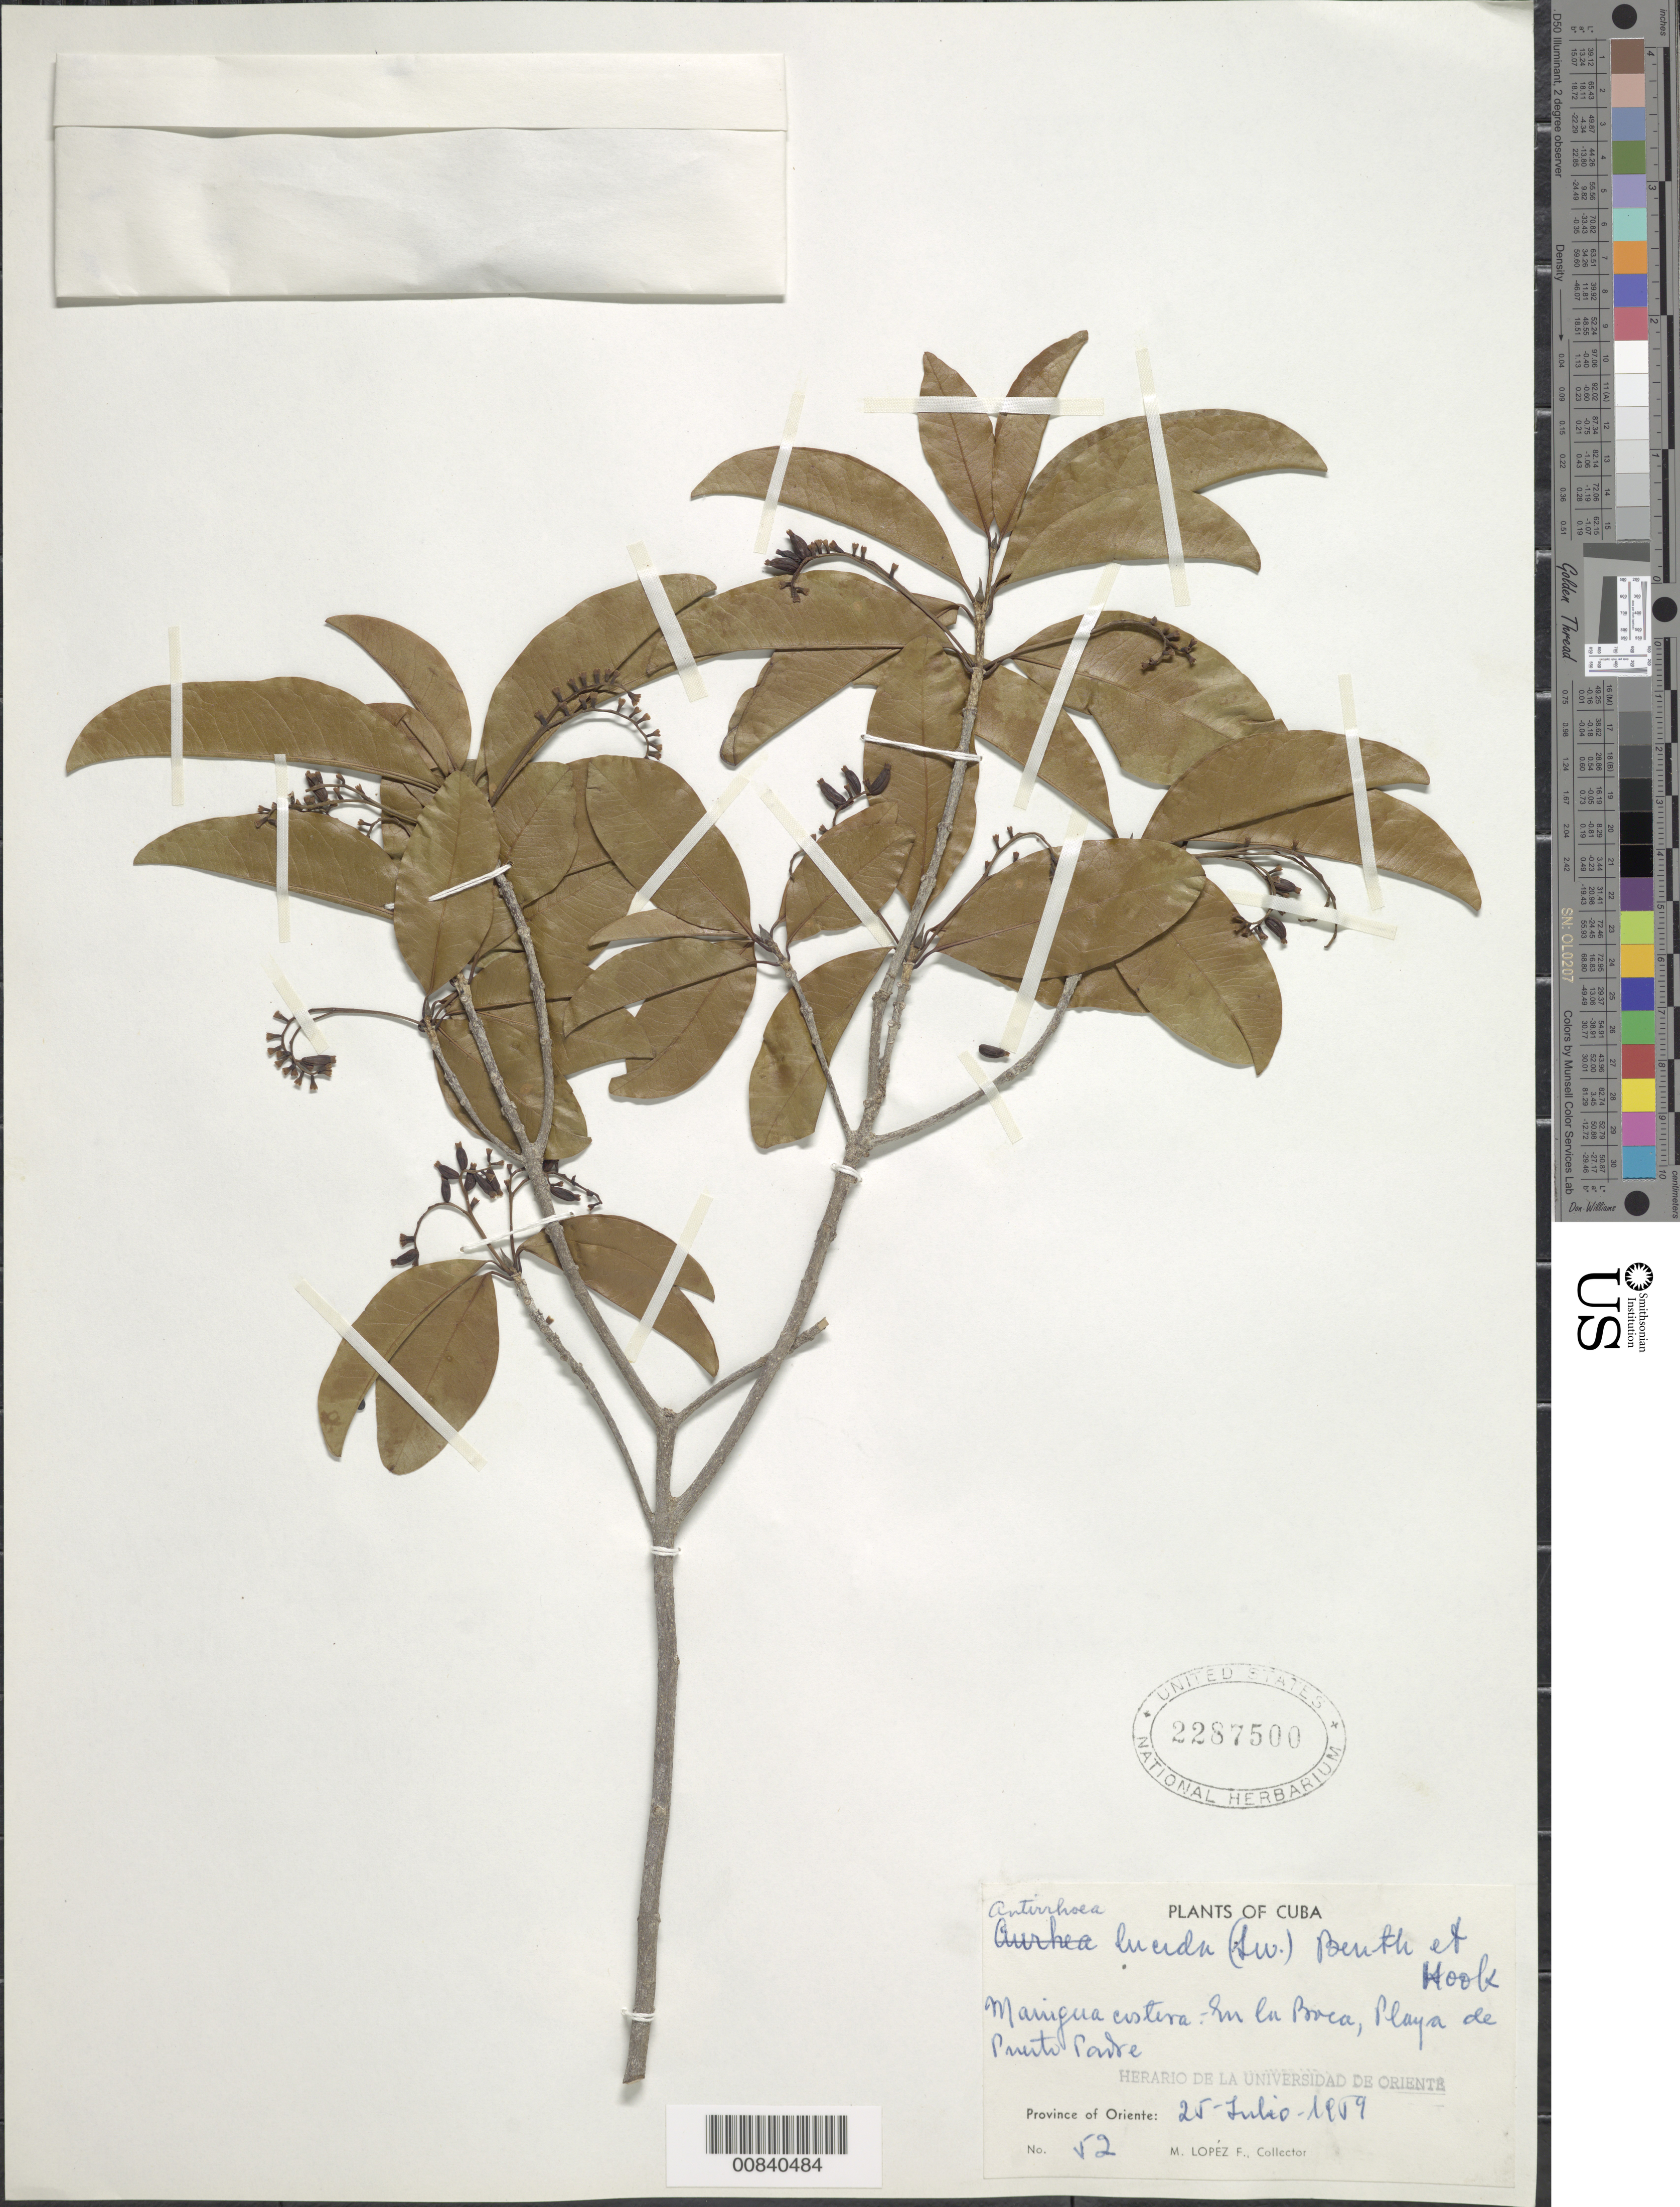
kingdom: Plantae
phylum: Tracheophyta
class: Magnoliopsida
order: Gentianales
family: Rubiaceae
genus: Stenostomum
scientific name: Stenostomum lucidum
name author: (Sw.) C.F. Gaertn.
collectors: M. López Figueiras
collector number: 52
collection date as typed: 25 Jul 1959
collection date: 1959-07-25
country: Cuba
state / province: Oriente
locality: Manigua costera- In la Boca, Playa de Puerto Padre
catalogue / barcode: US 2287500